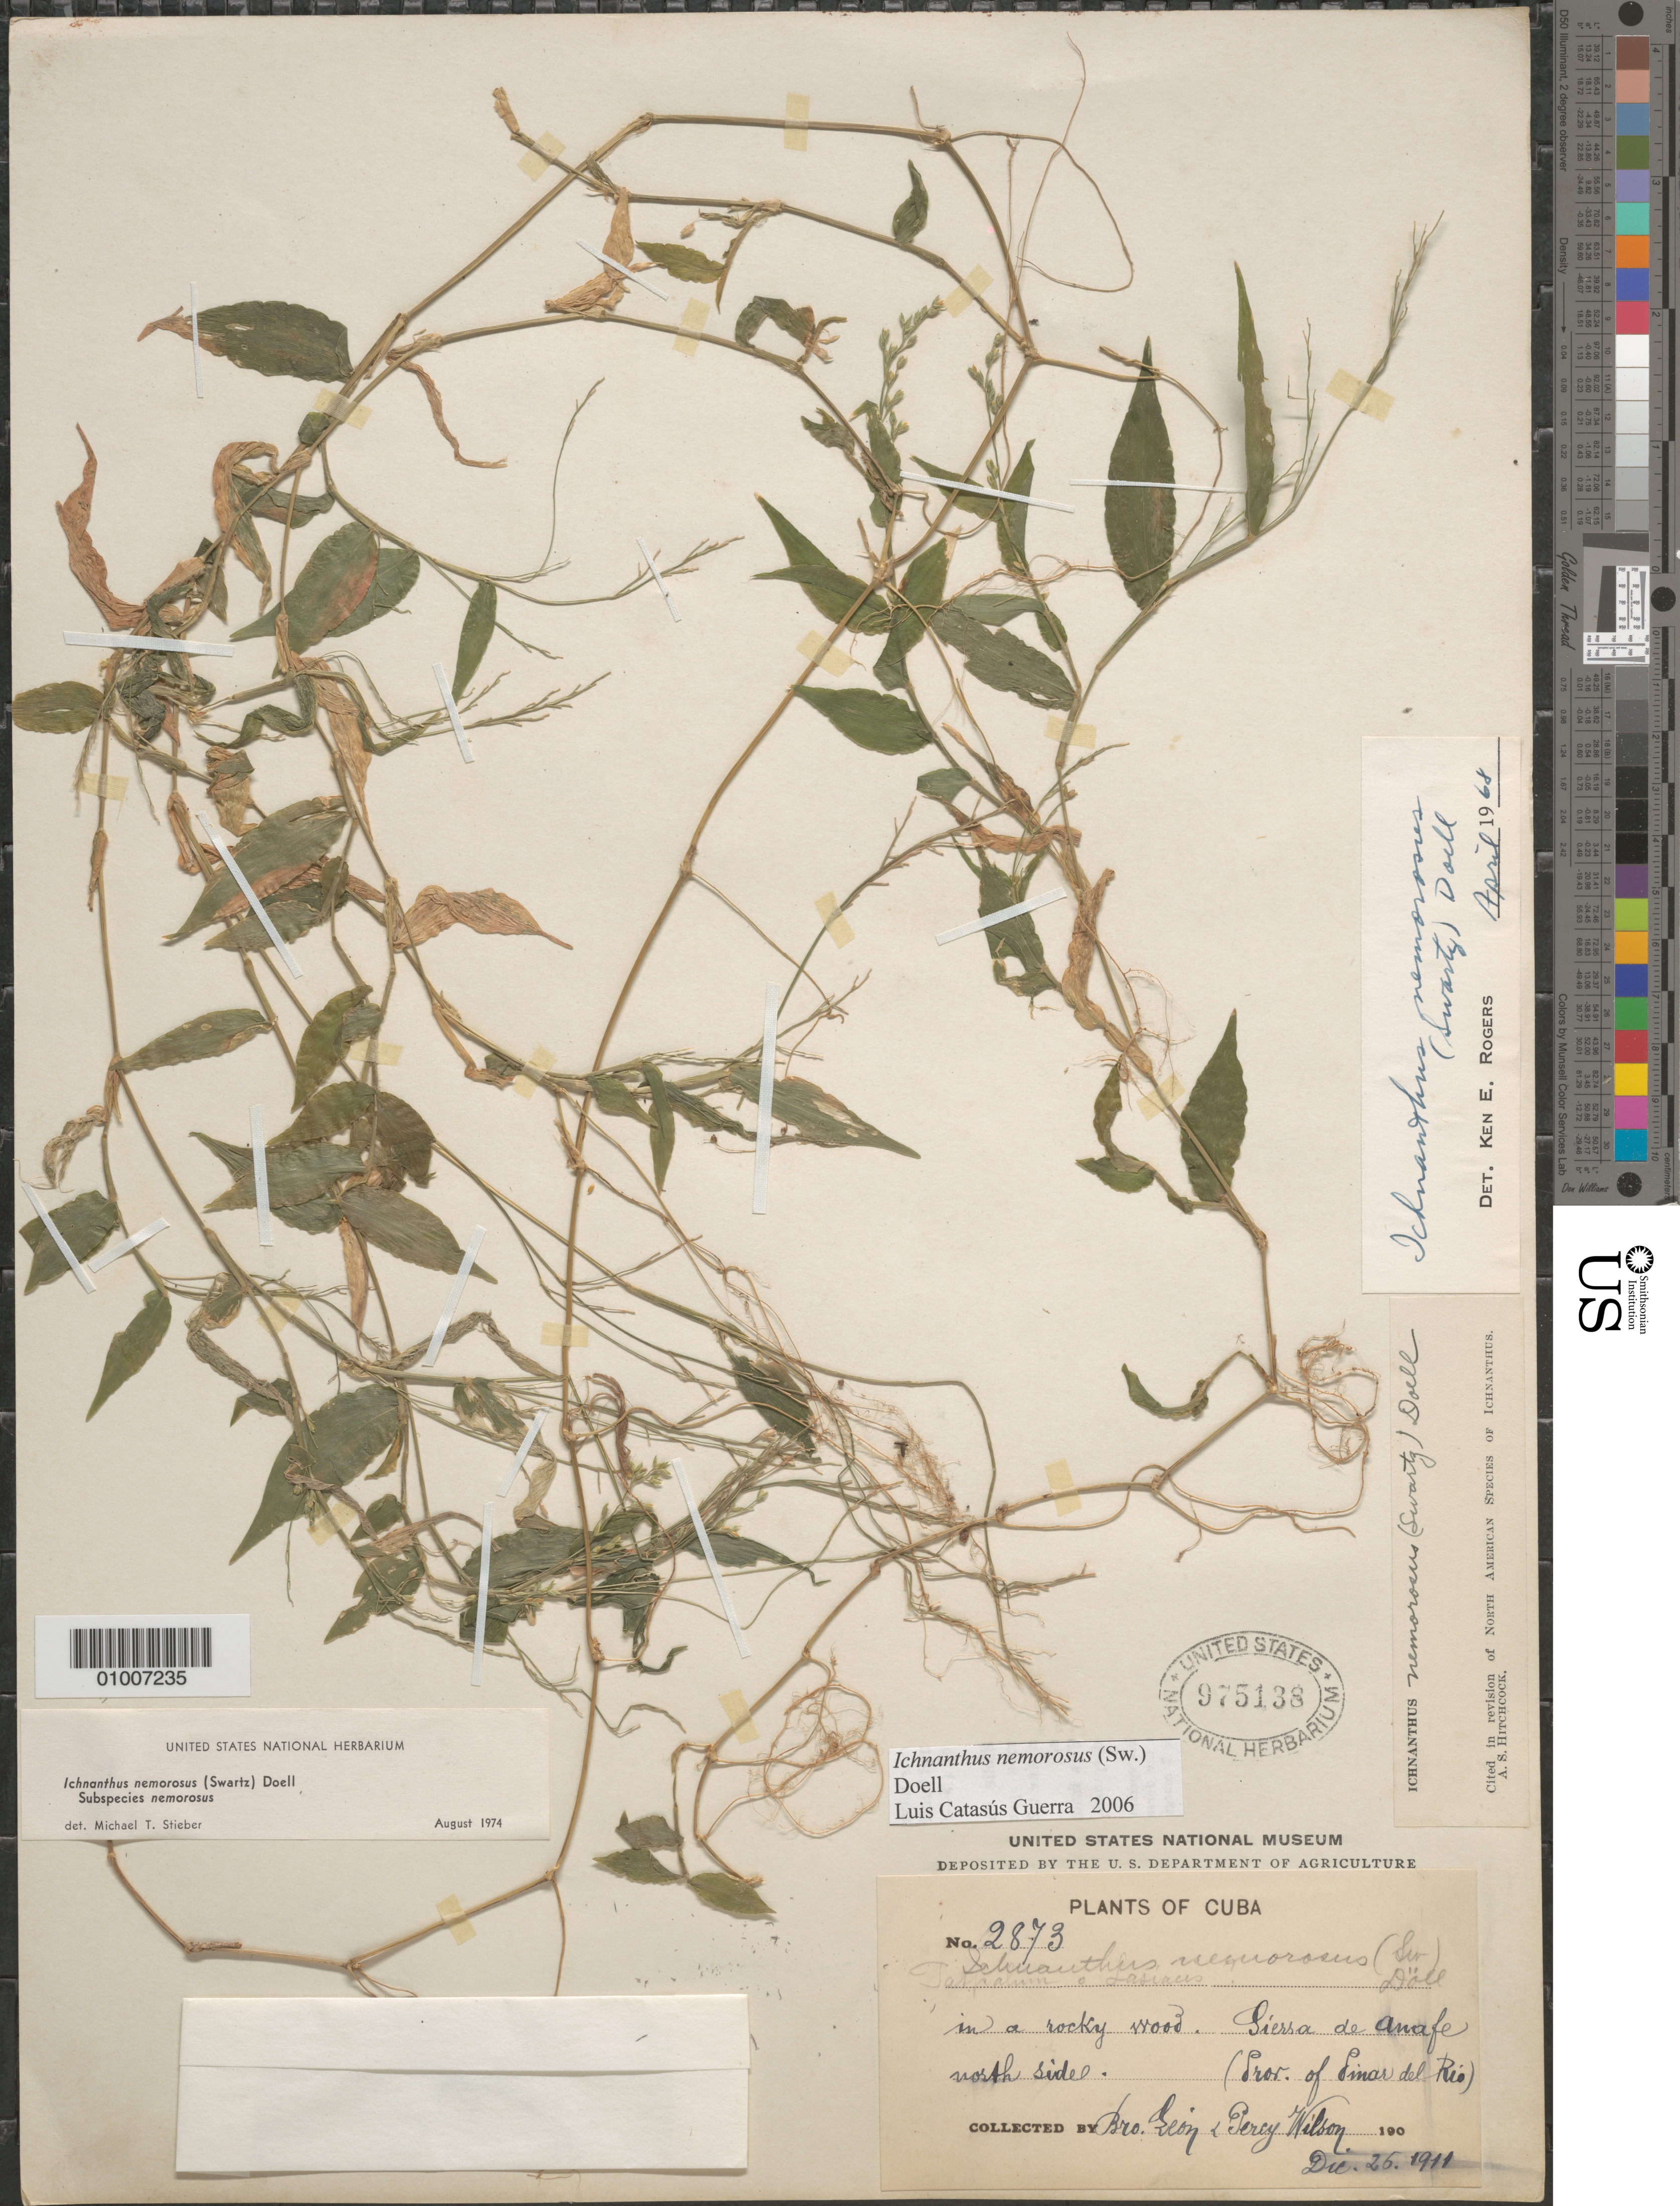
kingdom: Plantae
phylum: Tracheophyta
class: Liliopsida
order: Poales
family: Poaceae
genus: Ichnanthus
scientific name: Ichnanthus nemorosus var. nemorosus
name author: (Sw.) Döll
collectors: Bro. León & P. Wilson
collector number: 2873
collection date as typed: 25 Dec 1911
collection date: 1911-12-25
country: Cuba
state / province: Pinar del Rio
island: Cuba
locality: Pinar del Rio, Sierra de Anafe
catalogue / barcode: US 975138